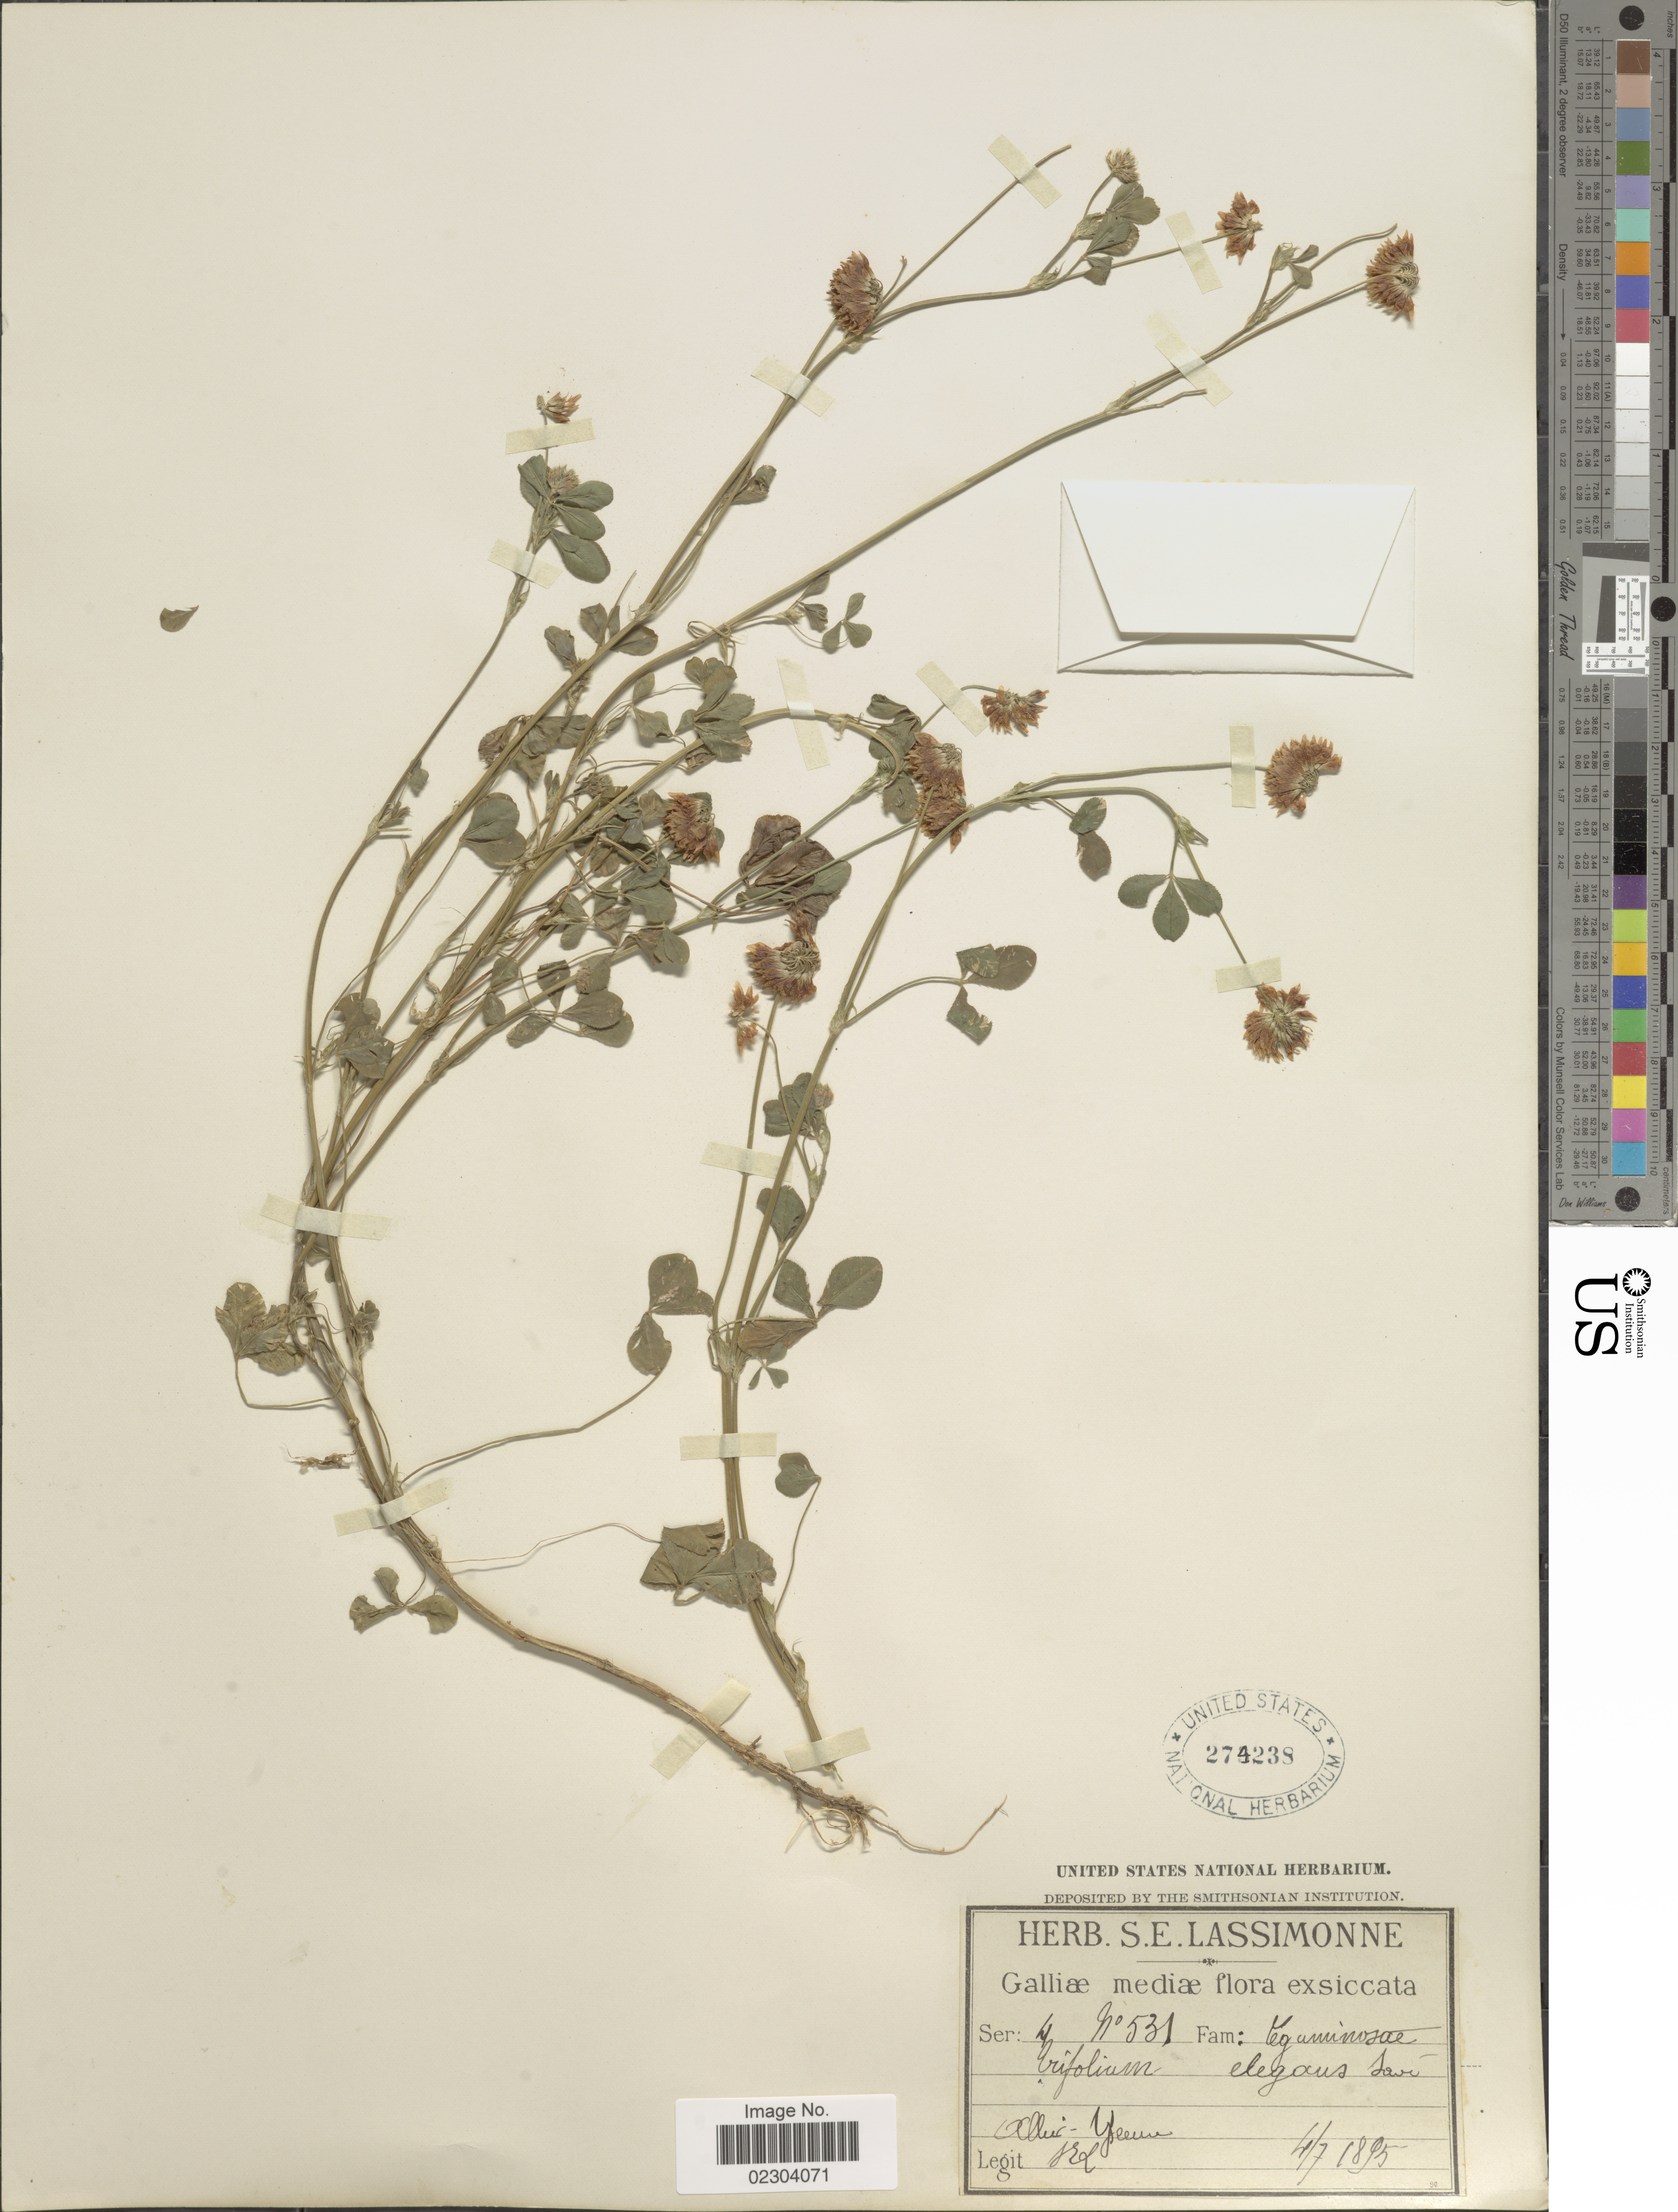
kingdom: Plantae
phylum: Tracheophyta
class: Magnoliopsida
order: Fabales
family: Fabaceae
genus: Trifolium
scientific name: Trifolium elegans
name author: Savi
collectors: S. Lassimonne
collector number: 531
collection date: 1895-07-04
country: France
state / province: Auvergne-Rhône-Alpes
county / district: Allier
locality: Galliæ mediæ [Central France]. Allier - Yseure [Yzeure].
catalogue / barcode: US 274238